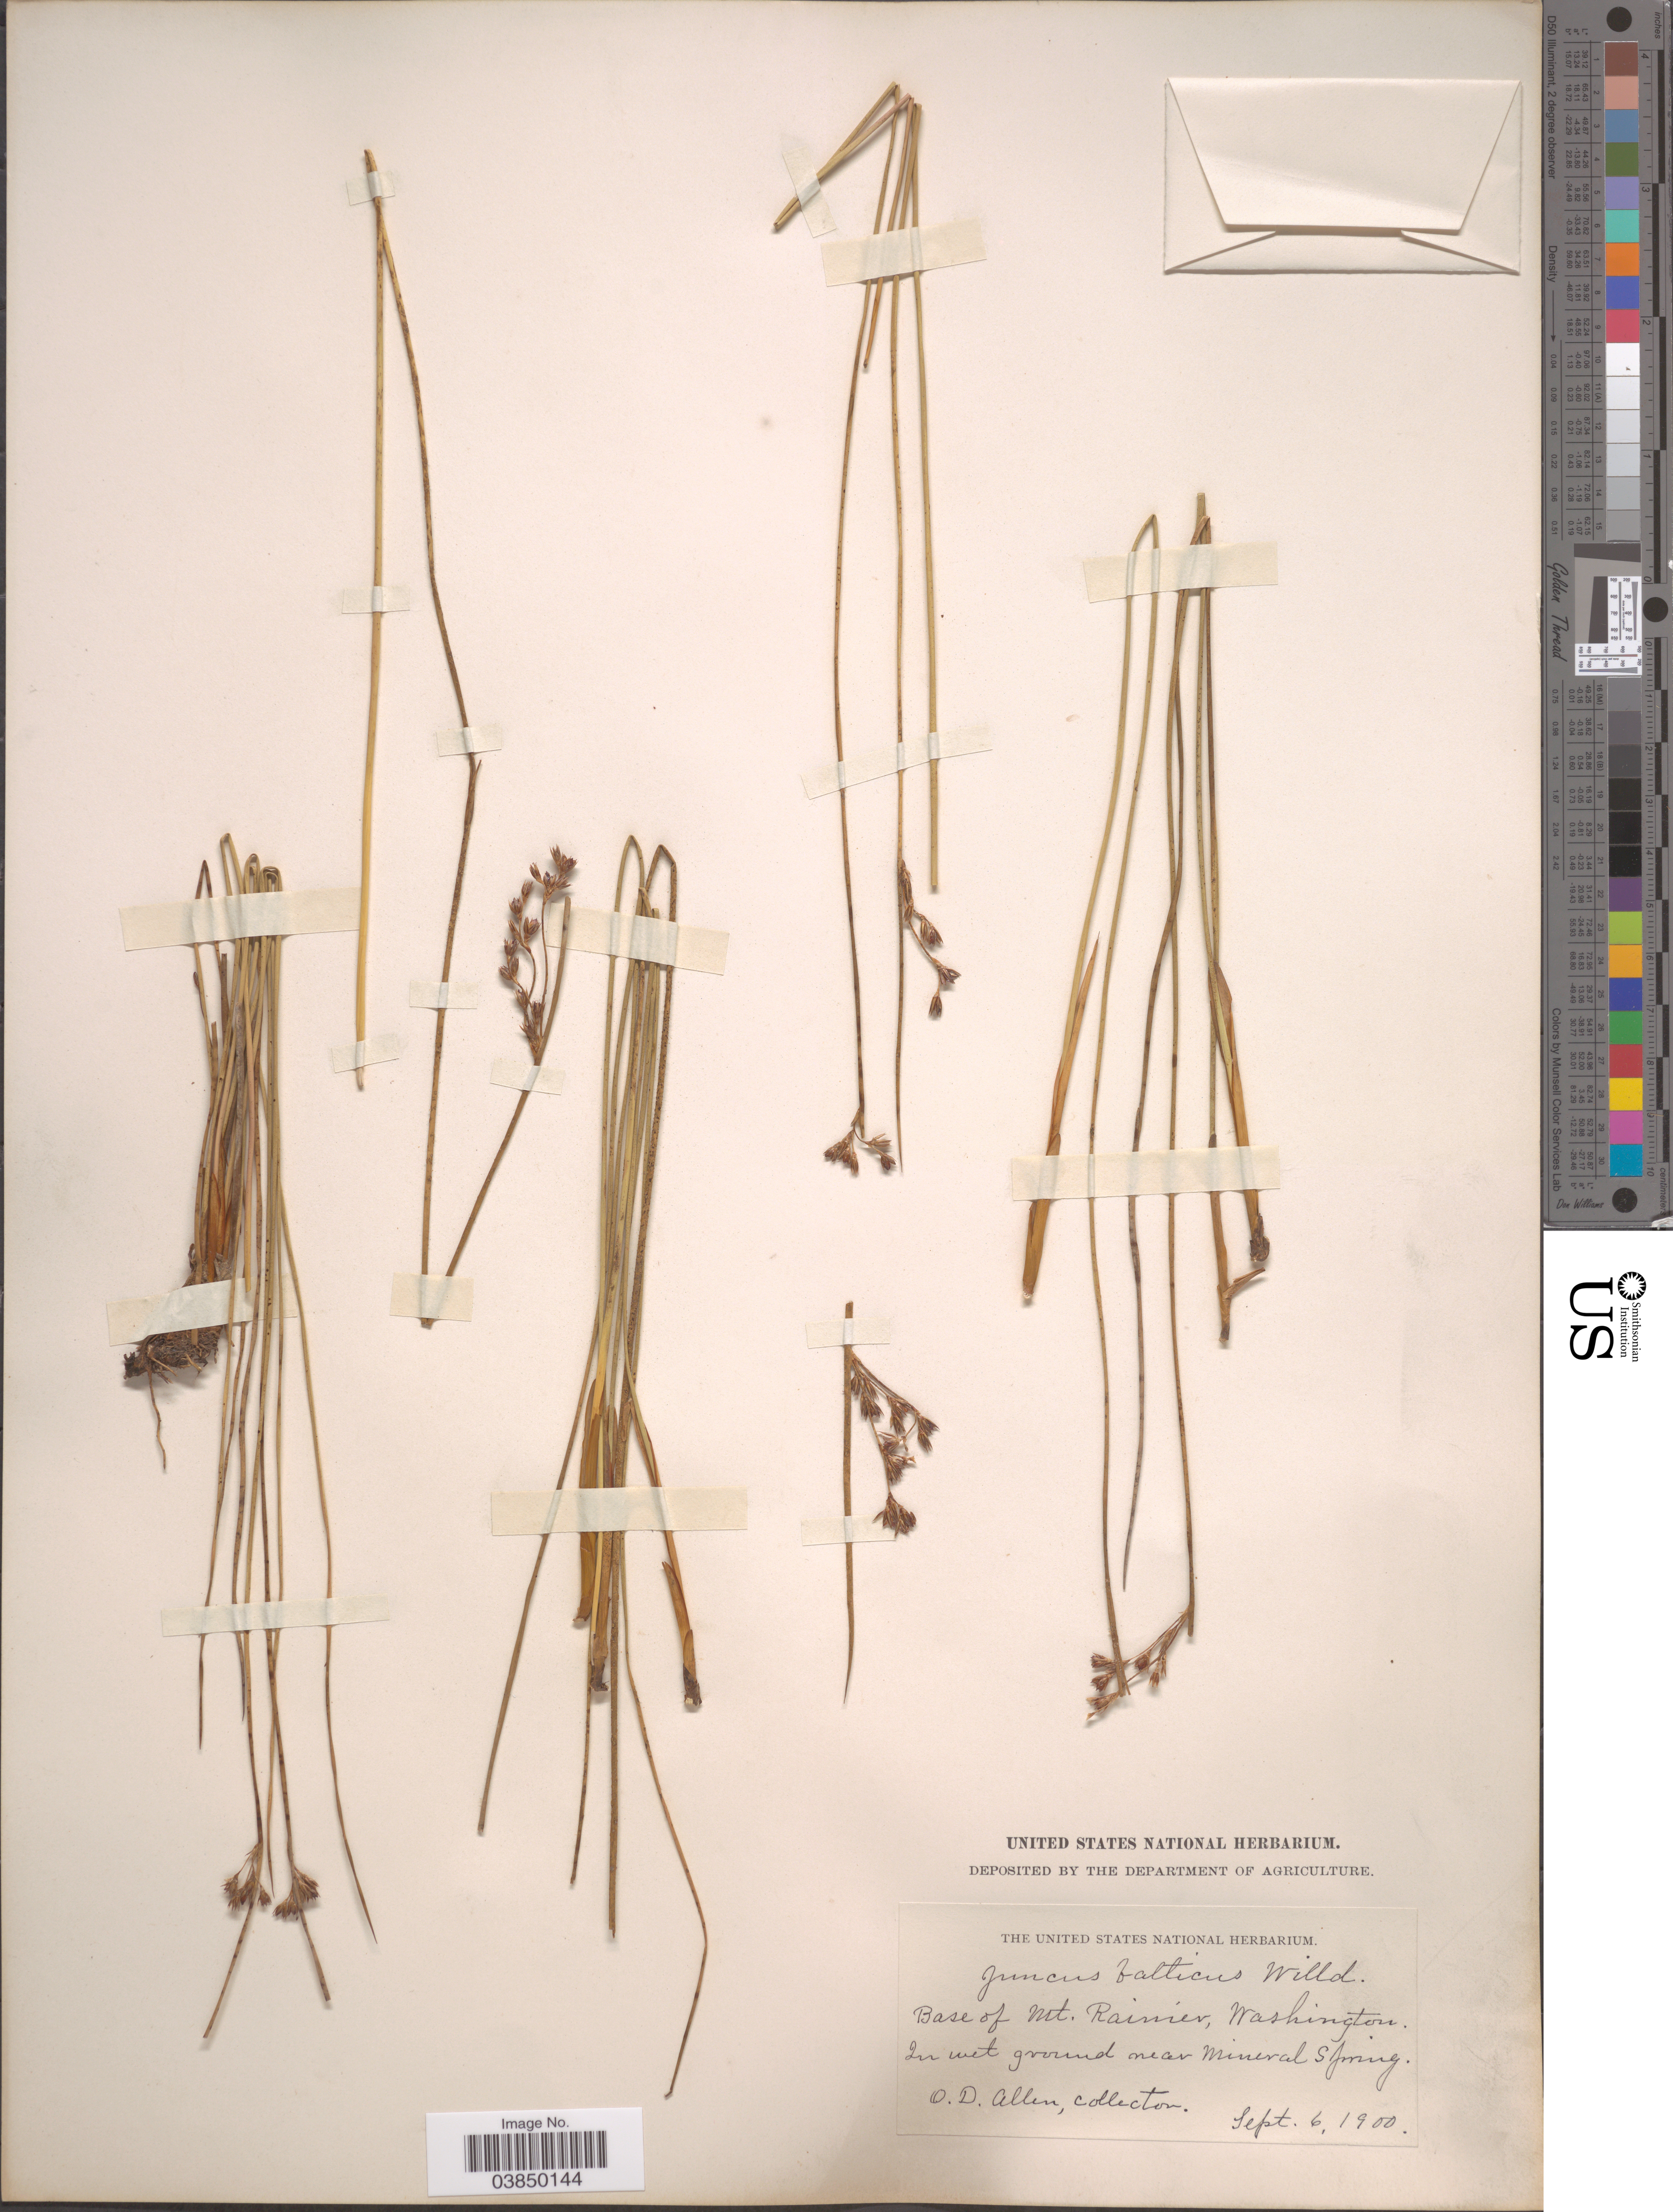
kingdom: Plantae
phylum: Tracheophyta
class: Liliopsida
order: Poales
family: Juncaceae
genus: Juncus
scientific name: Juncus balticus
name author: Willd.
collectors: O. D. Allen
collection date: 1900-09-06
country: United States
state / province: Washington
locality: Base of Mt. Rainier. Near Mineral Spring.